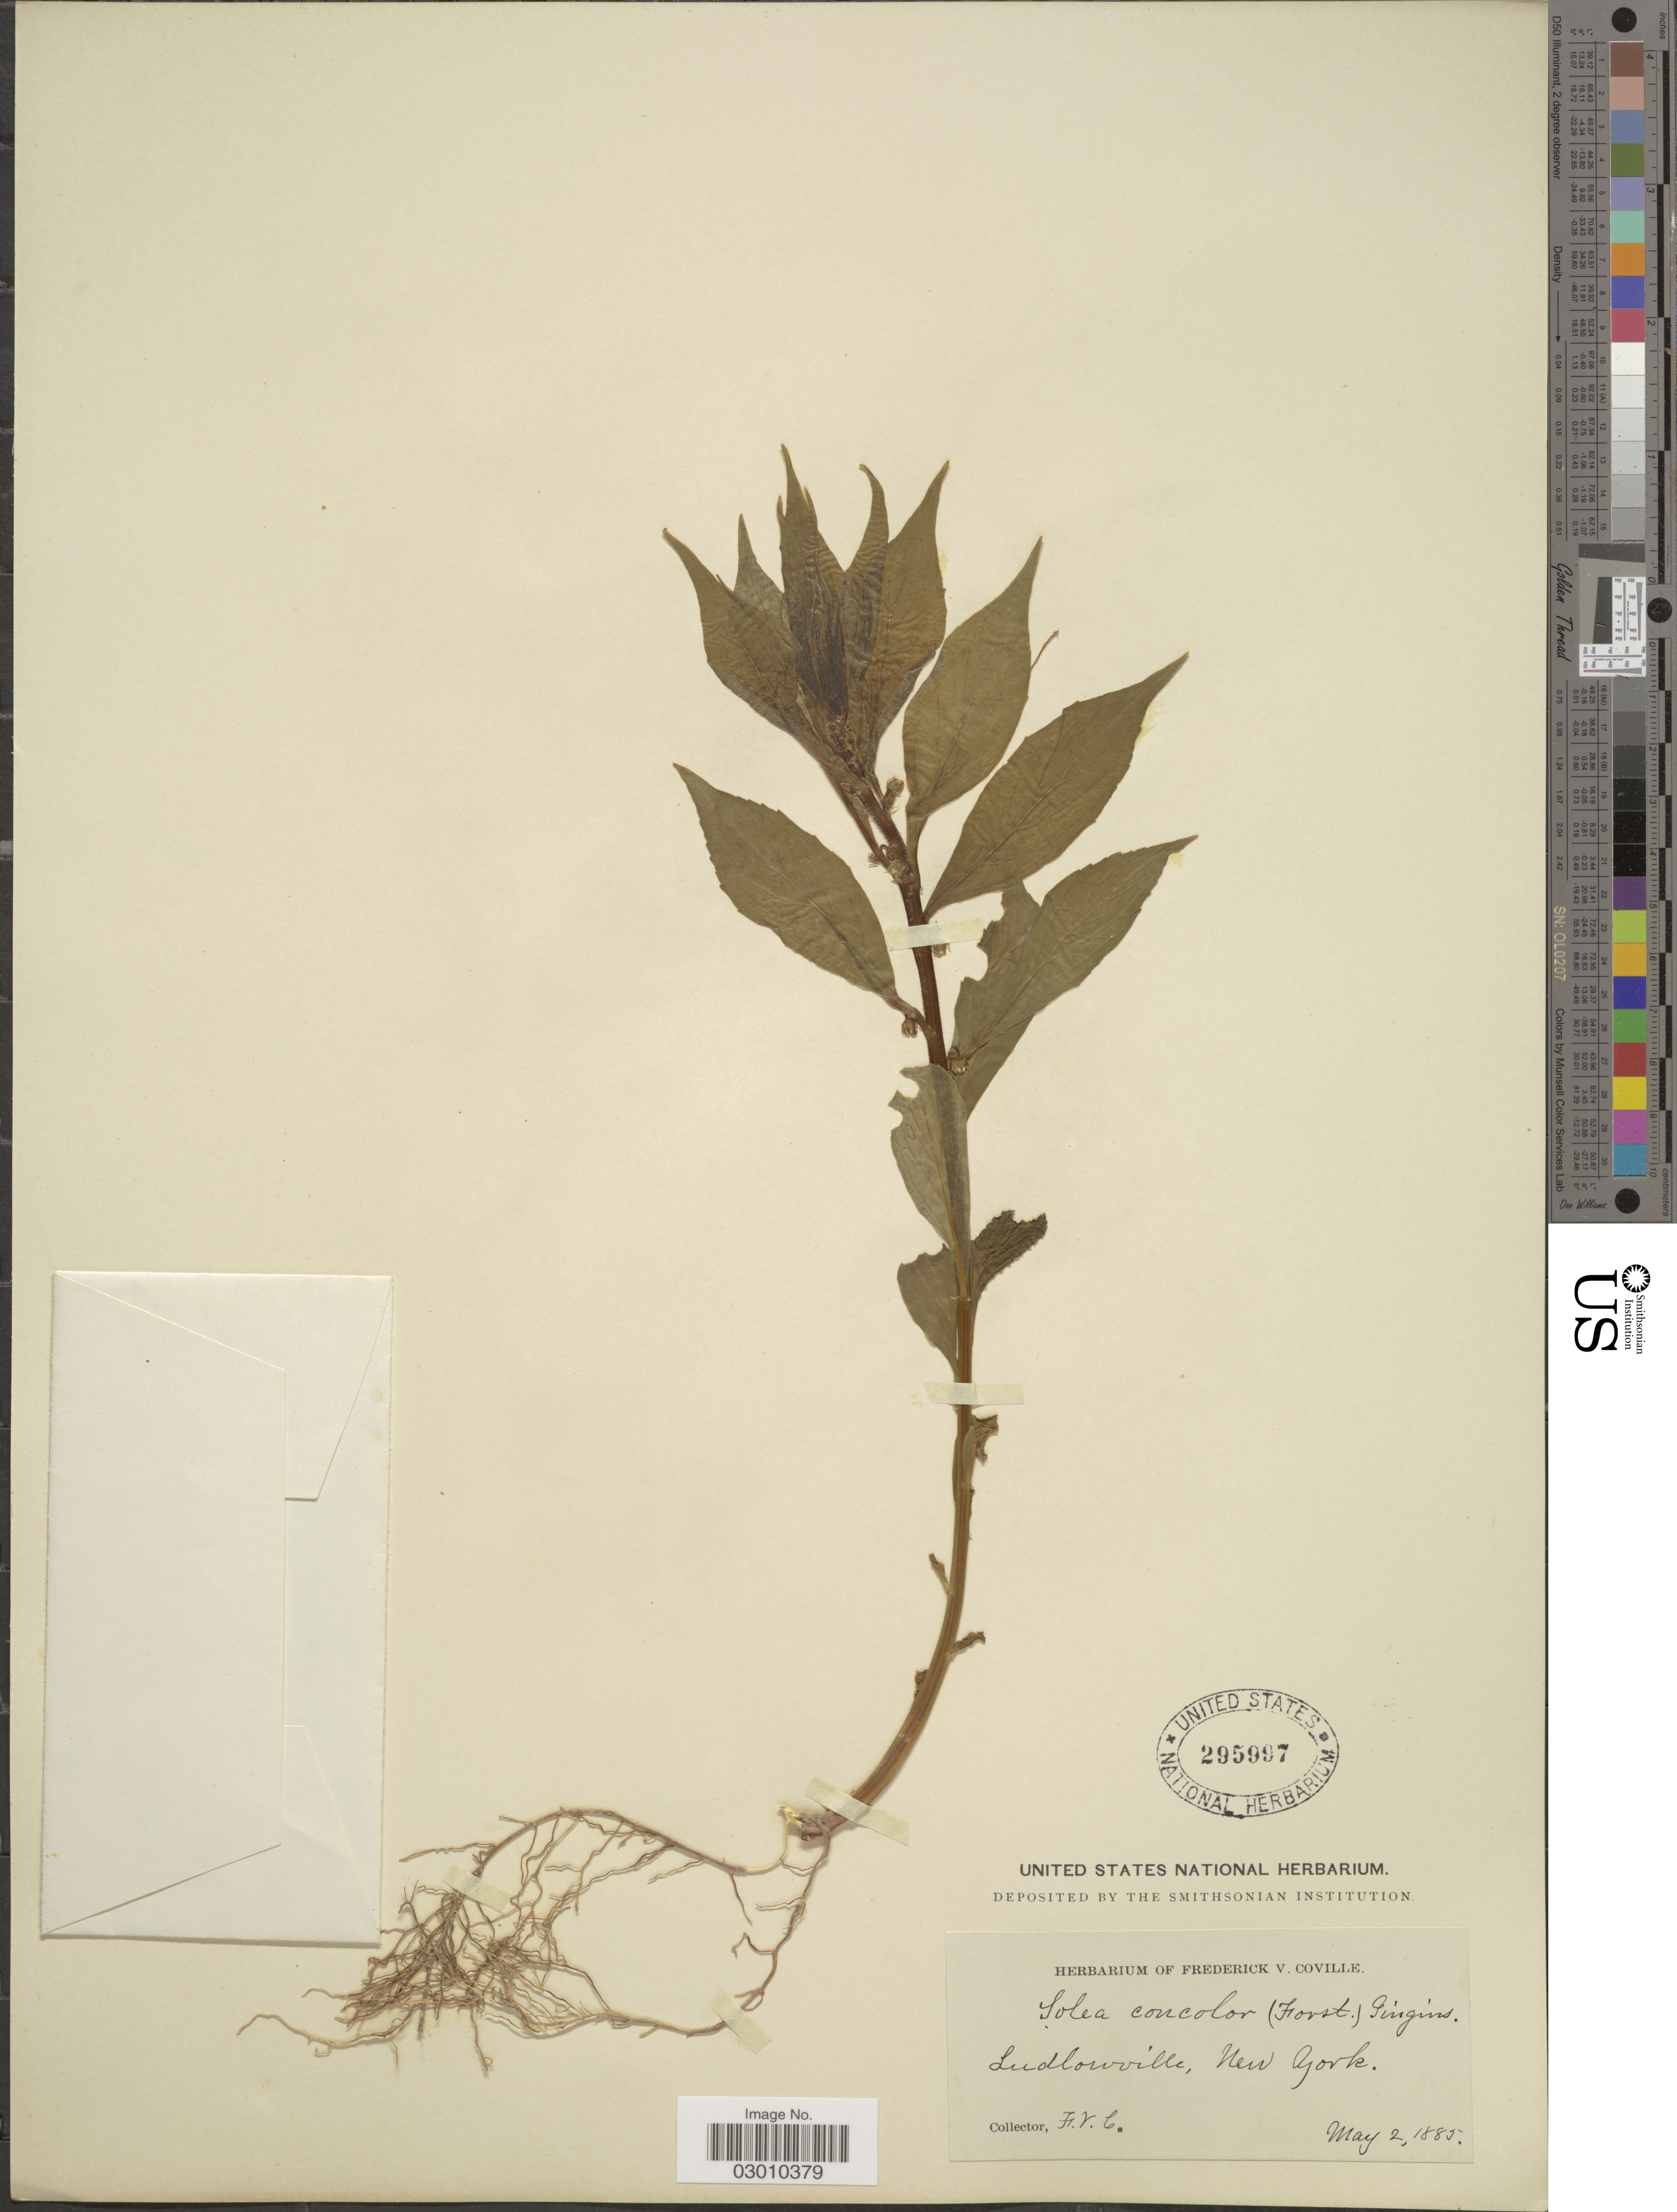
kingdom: Plantae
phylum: Tracheophyta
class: Magnoliopsida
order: Malpighiales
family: Violaceae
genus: Cubelium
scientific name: Cubelium concolor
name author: (T.F. Forst.) Raf. ex Britton & A. Br.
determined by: Strong, Mark T., (BOT), Smithsonian Institution - National Museum of Natural History (UNITED STATES)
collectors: F. V. Coville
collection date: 1885-05-02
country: United States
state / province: New York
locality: Ludlowville.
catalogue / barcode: US 295997